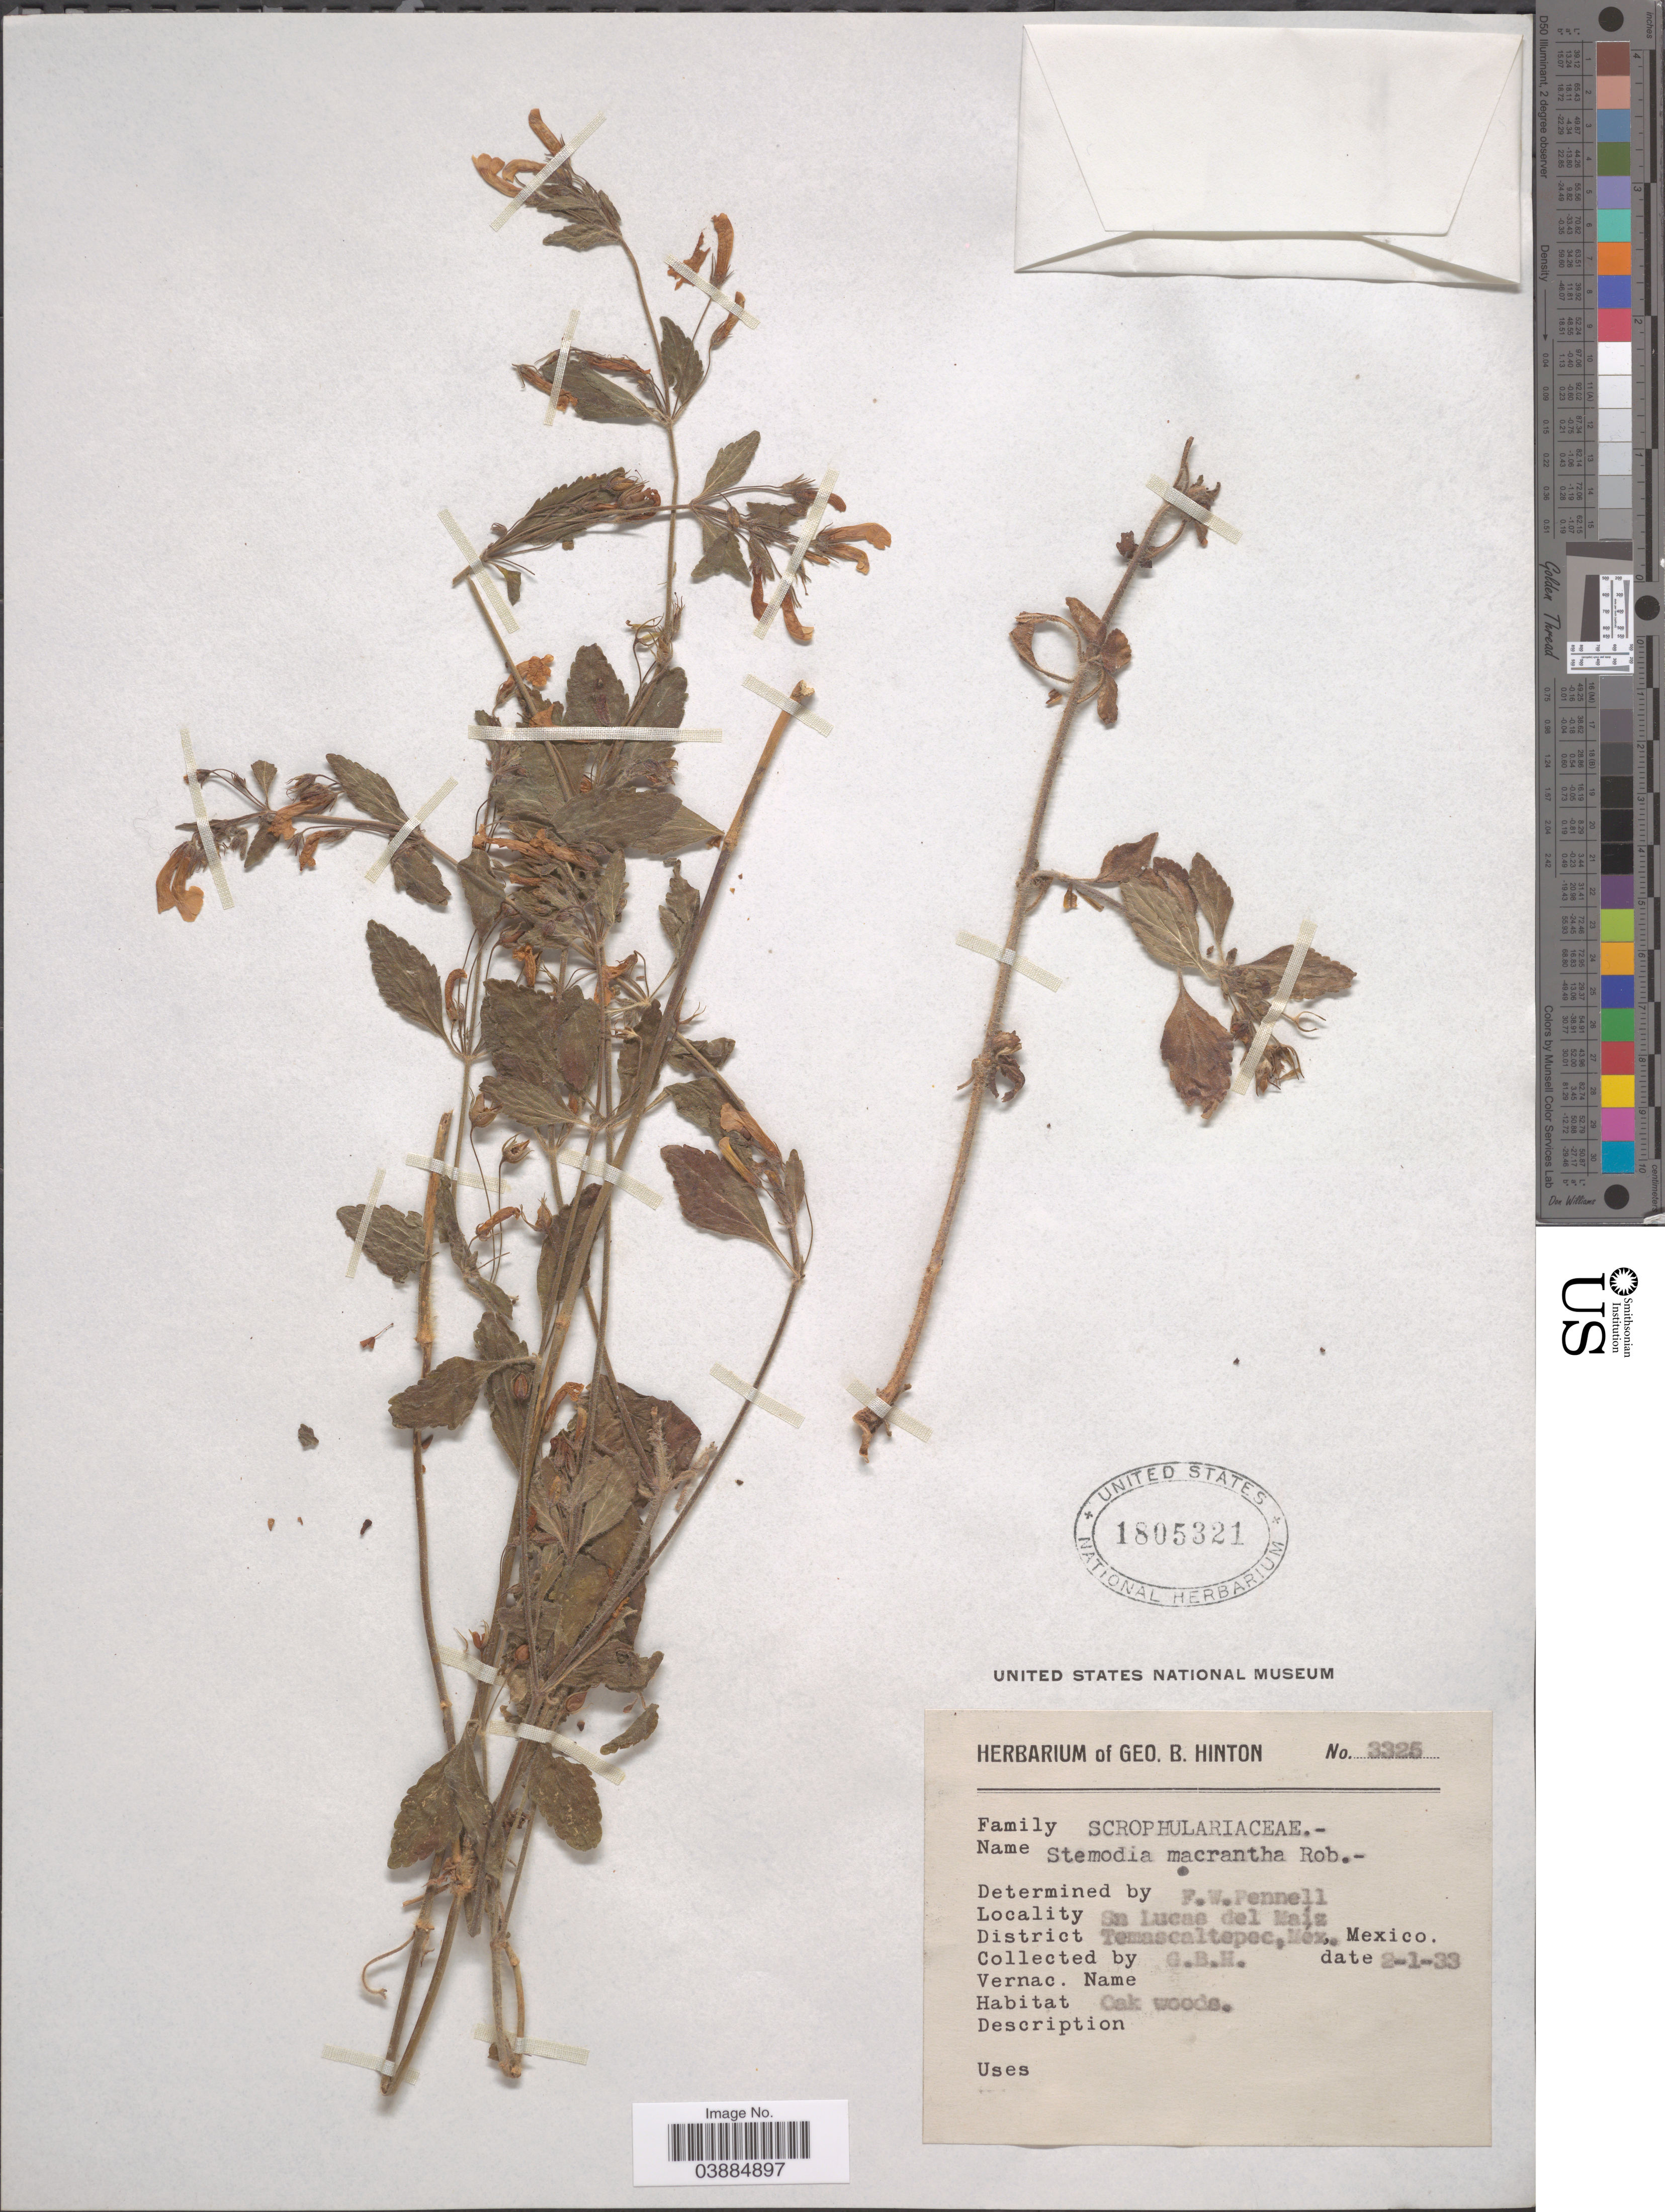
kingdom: Plantae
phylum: Tracheophyta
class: Magnoliopsida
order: Lamiales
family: Plantaginaceae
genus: Stemodia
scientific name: Stemodia macrantha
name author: B.L. Rob.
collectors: G. B. Hinton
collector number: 3325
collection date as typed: Transcribed d/m/y: 2/1/33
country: Mexico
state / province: México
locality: Sn Lucas del Maíz. District Temascaltepec.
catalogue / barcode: US 1805321